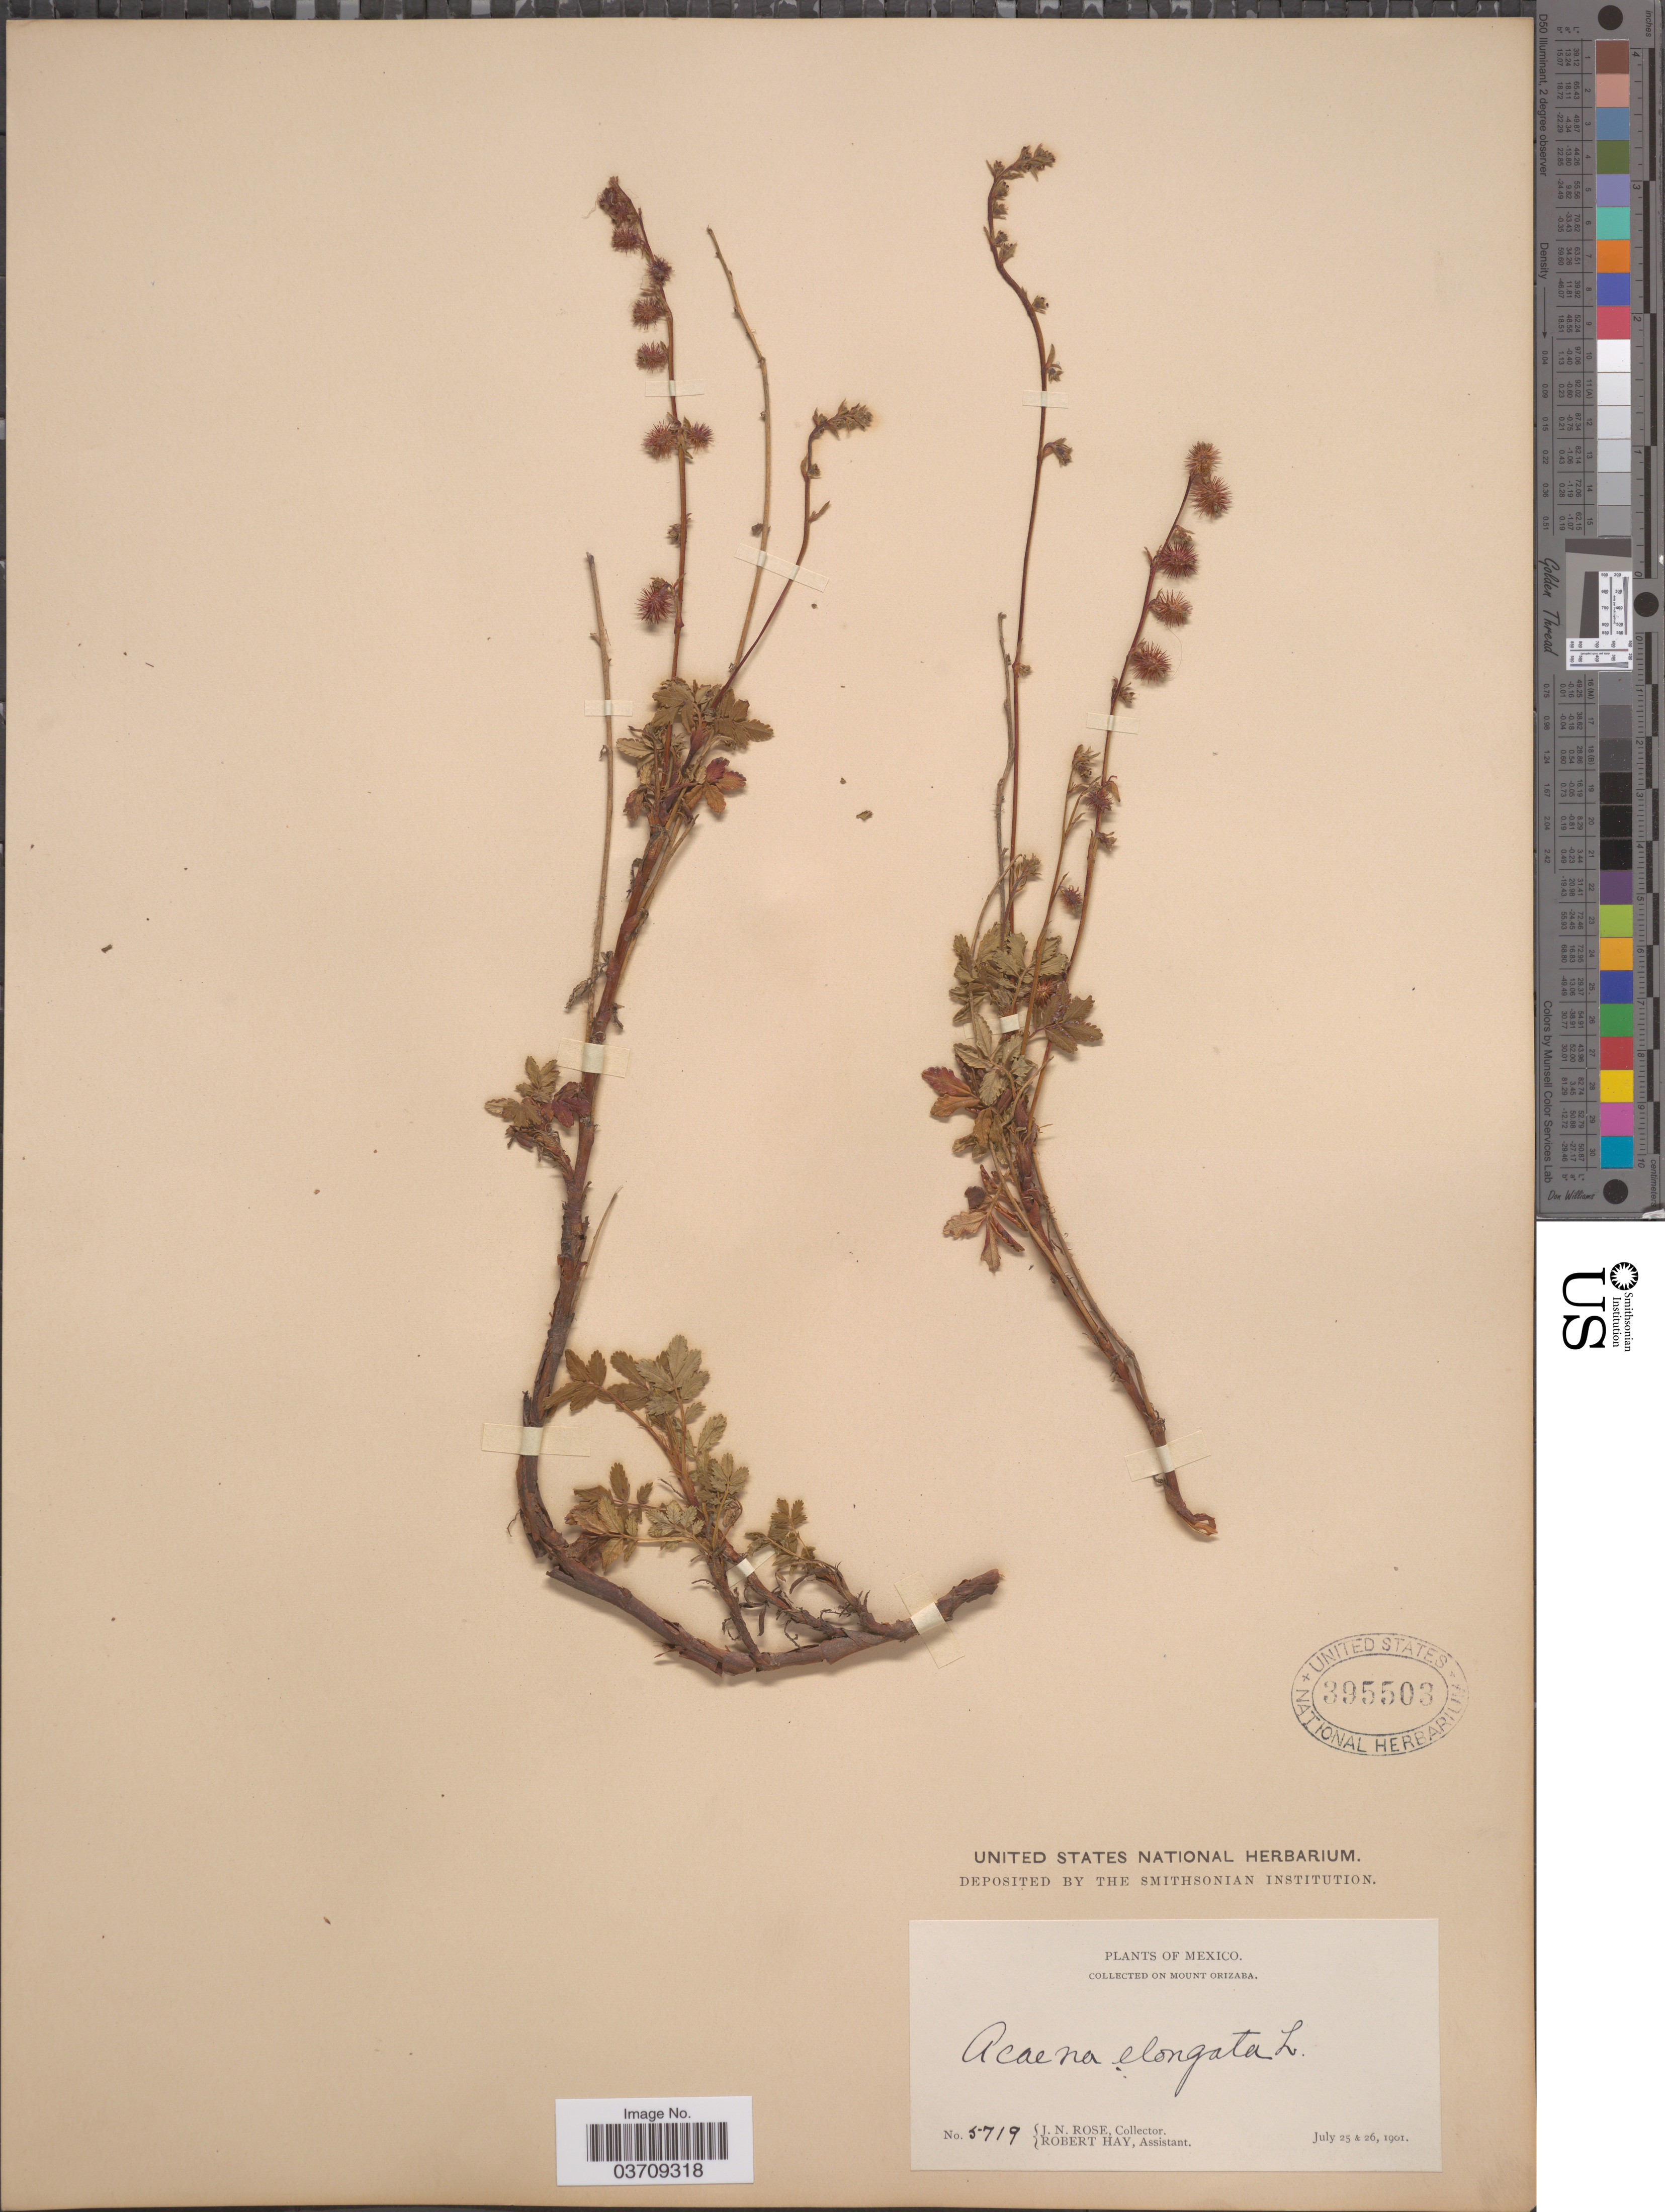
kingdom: Plantae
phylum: Tracheophyta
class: Magnoliopsida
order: Rosales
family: Rosaceae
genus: Acaena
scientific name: Acaena elongata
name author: L.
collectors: J. N. Rose & R. Hay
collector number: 5719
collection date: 1901-07-25/1901-07-26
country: Mexico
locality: On mount Orizaba.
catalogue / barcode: US 395503